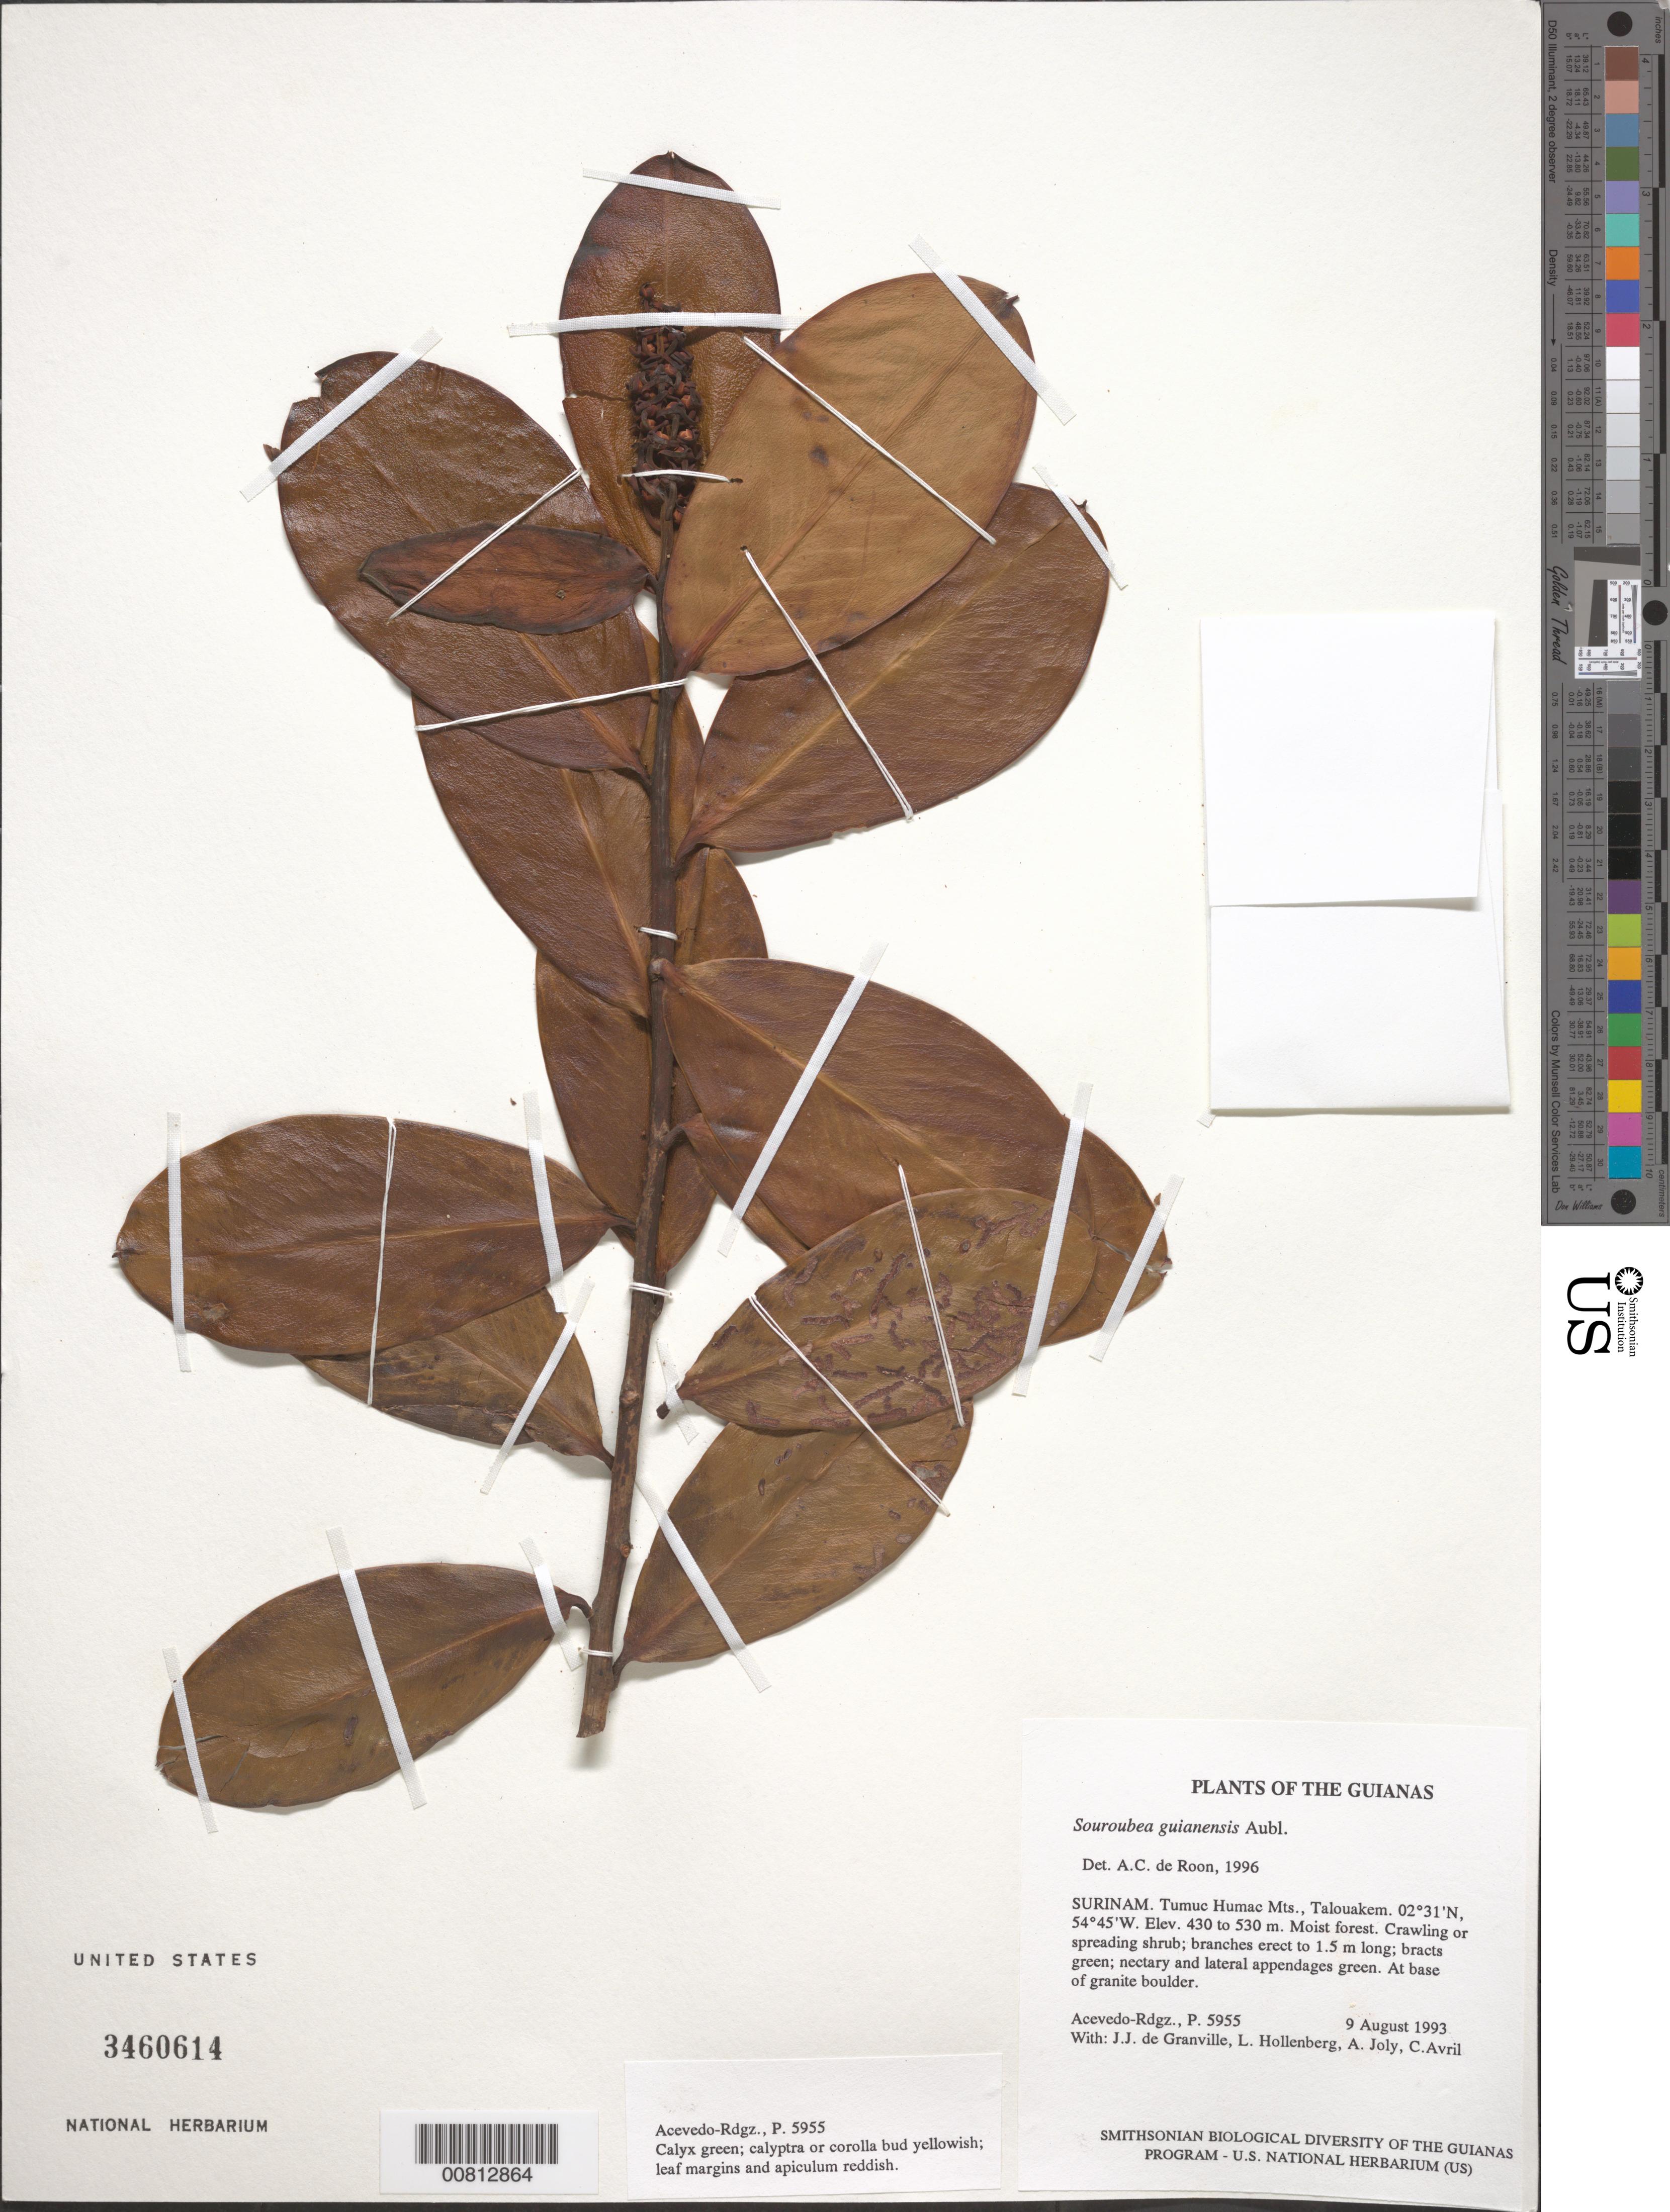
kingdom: Plantae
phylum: Tracheophyta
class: Magnoliopsida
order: Ericales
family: Marcgraviaceae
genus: Souroubea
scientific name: Souroubea guianensis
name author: Aubl.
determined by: de Roon, A. C.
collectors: P. Acevedo-Rodr., J.-J. de Granville, A. Joly & L. Hollenberg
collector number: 5955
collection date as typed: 09 Aug 1993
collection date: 1993-08-09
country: Suriname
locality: Tumuc Humac Mts., Talouakem.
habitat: In forest margin, at base of granite boulder.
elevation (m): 430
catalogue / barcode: US 3460614